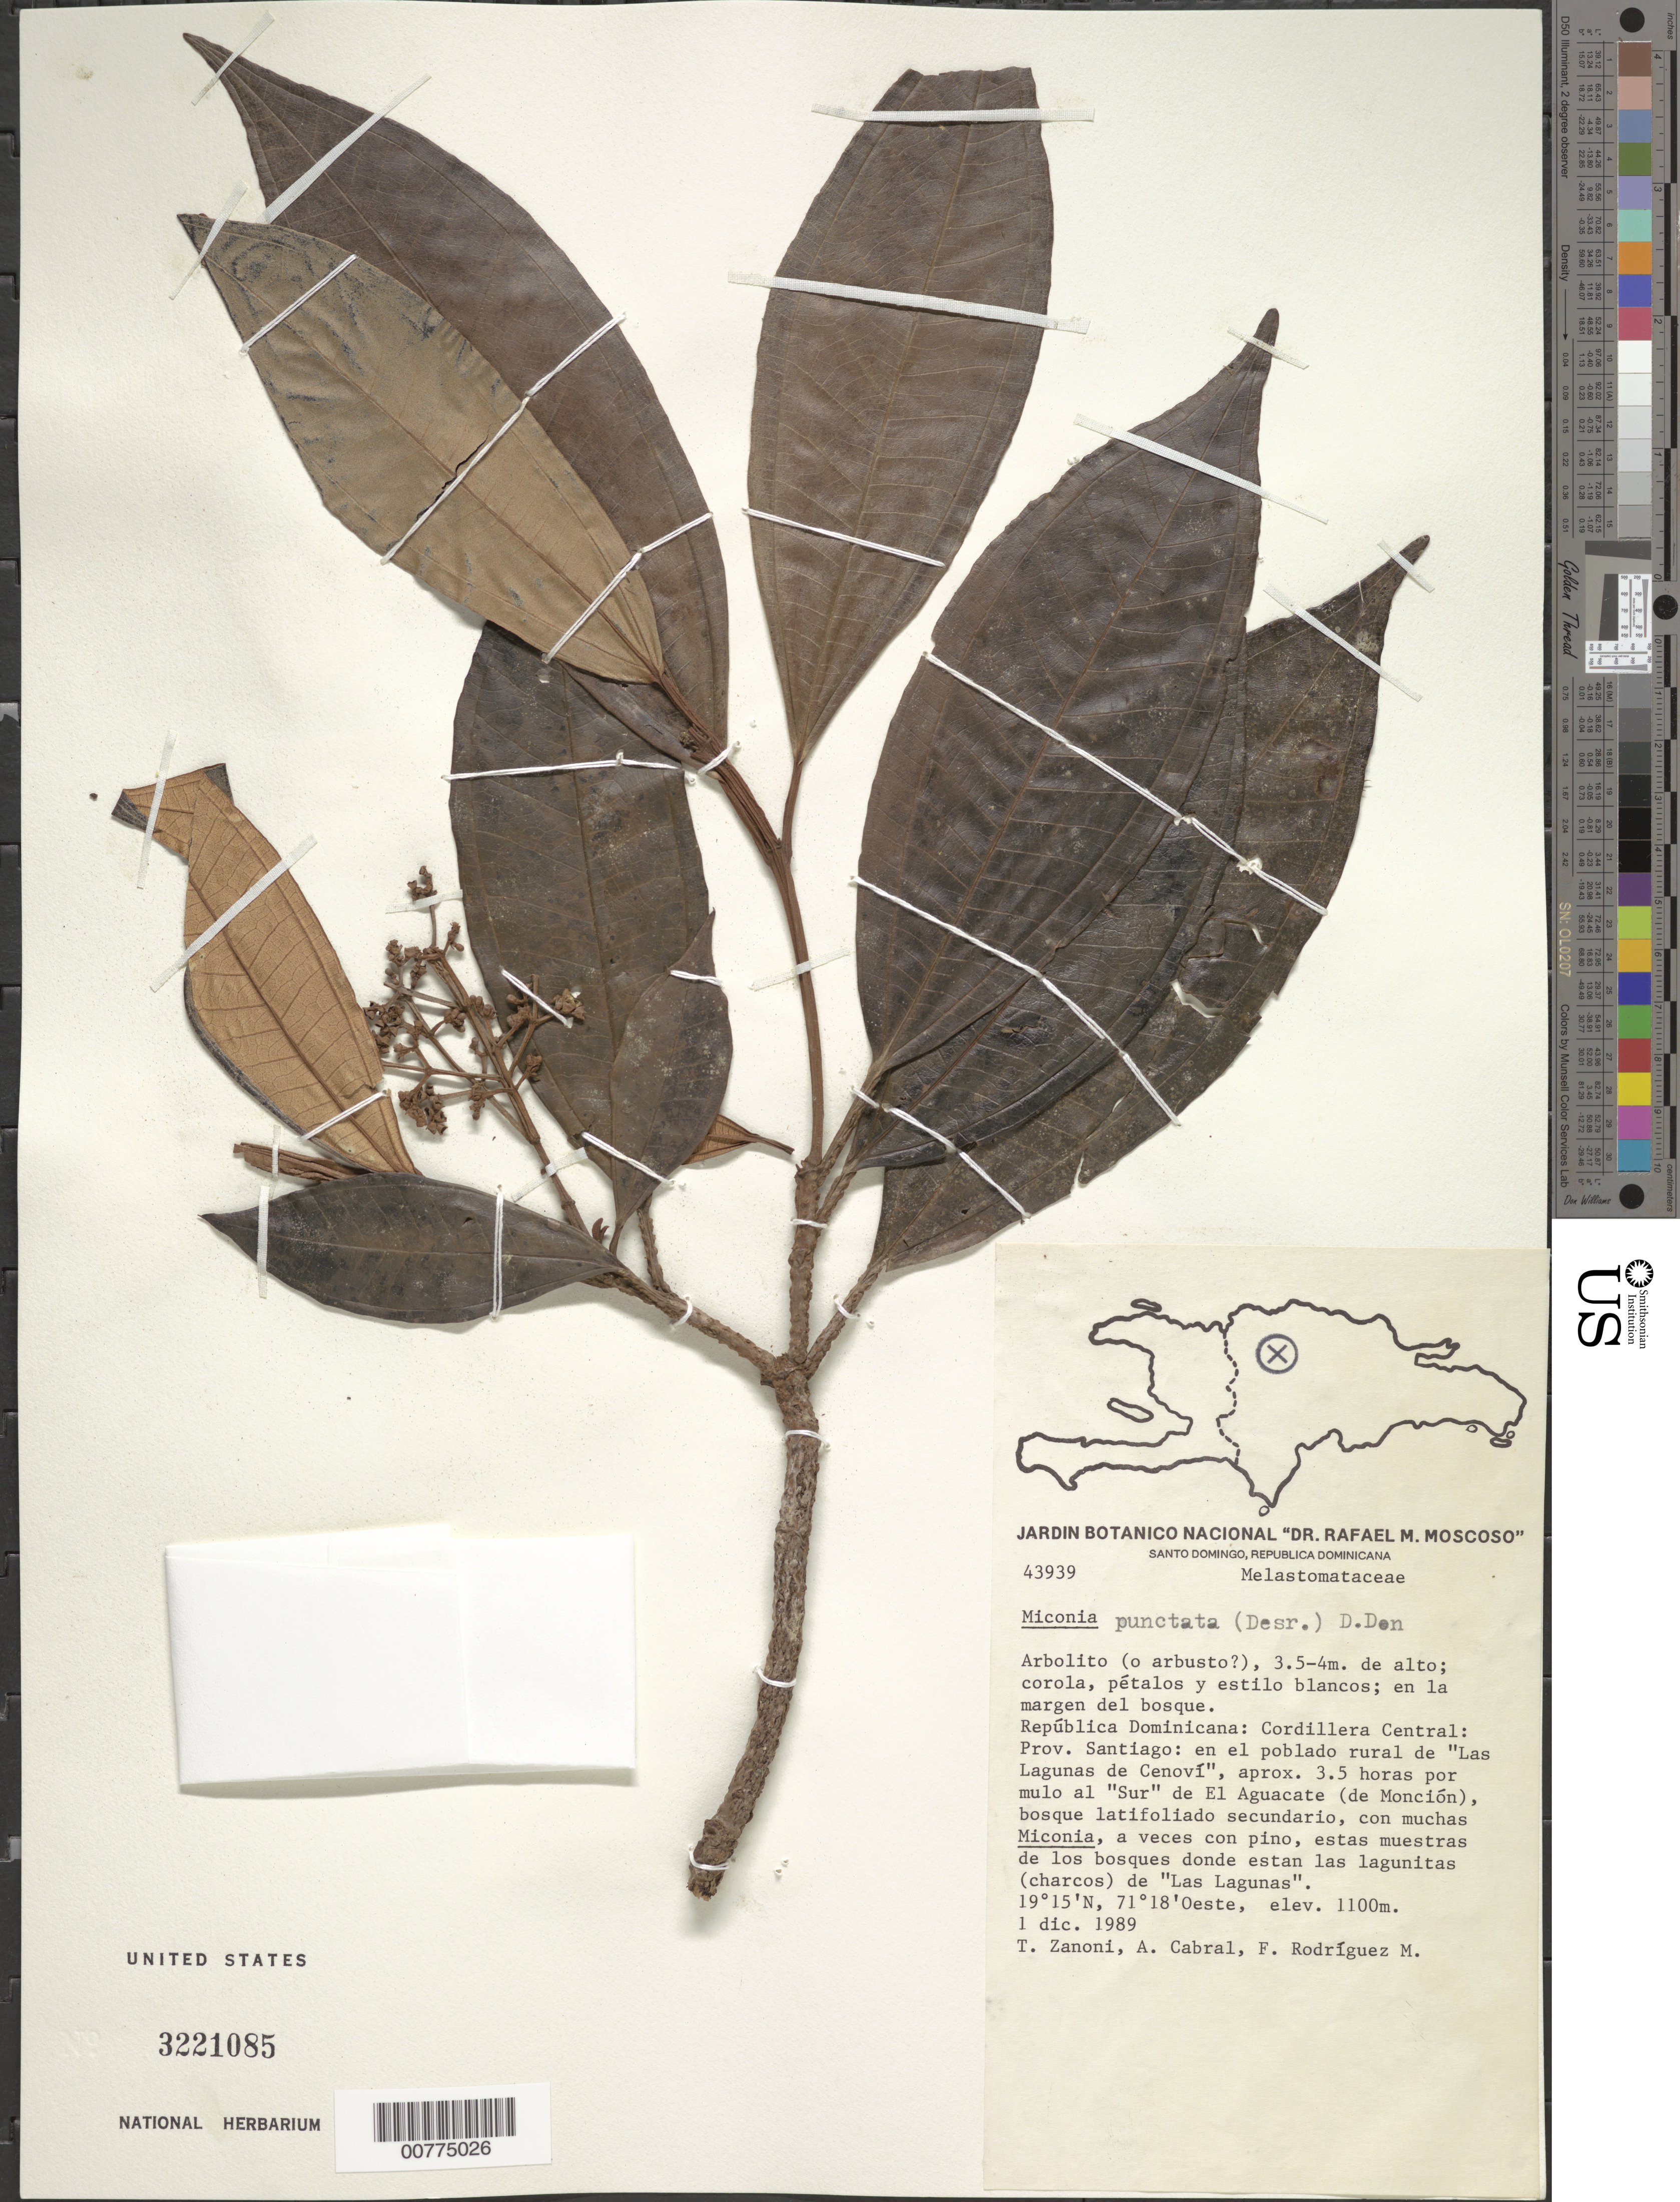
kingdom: Plantae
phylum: Tracheophyta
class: Magnoliopsida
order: Myrtales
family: Melastomataceae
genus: Miconia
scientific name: Miconia punctata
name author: (Desr.) D. Don ex DC.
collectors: T. A. Zanoni, A. Cabral & F. Rodriguez M.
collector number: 43939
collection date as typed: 01 Dec 1989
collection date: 1989-12-01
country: Dominican Republic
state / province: Santiago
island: Hispaniola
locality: Cordillera Central, in rural village of "Las Lagunas de Cenoví", aprox. 3.5 hours by mule to S of El Aguacate (de Monción).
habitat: Secondary broadleaf, with a much Miconia, sometimes with pines.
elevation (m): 1100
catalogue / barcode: US 3221085